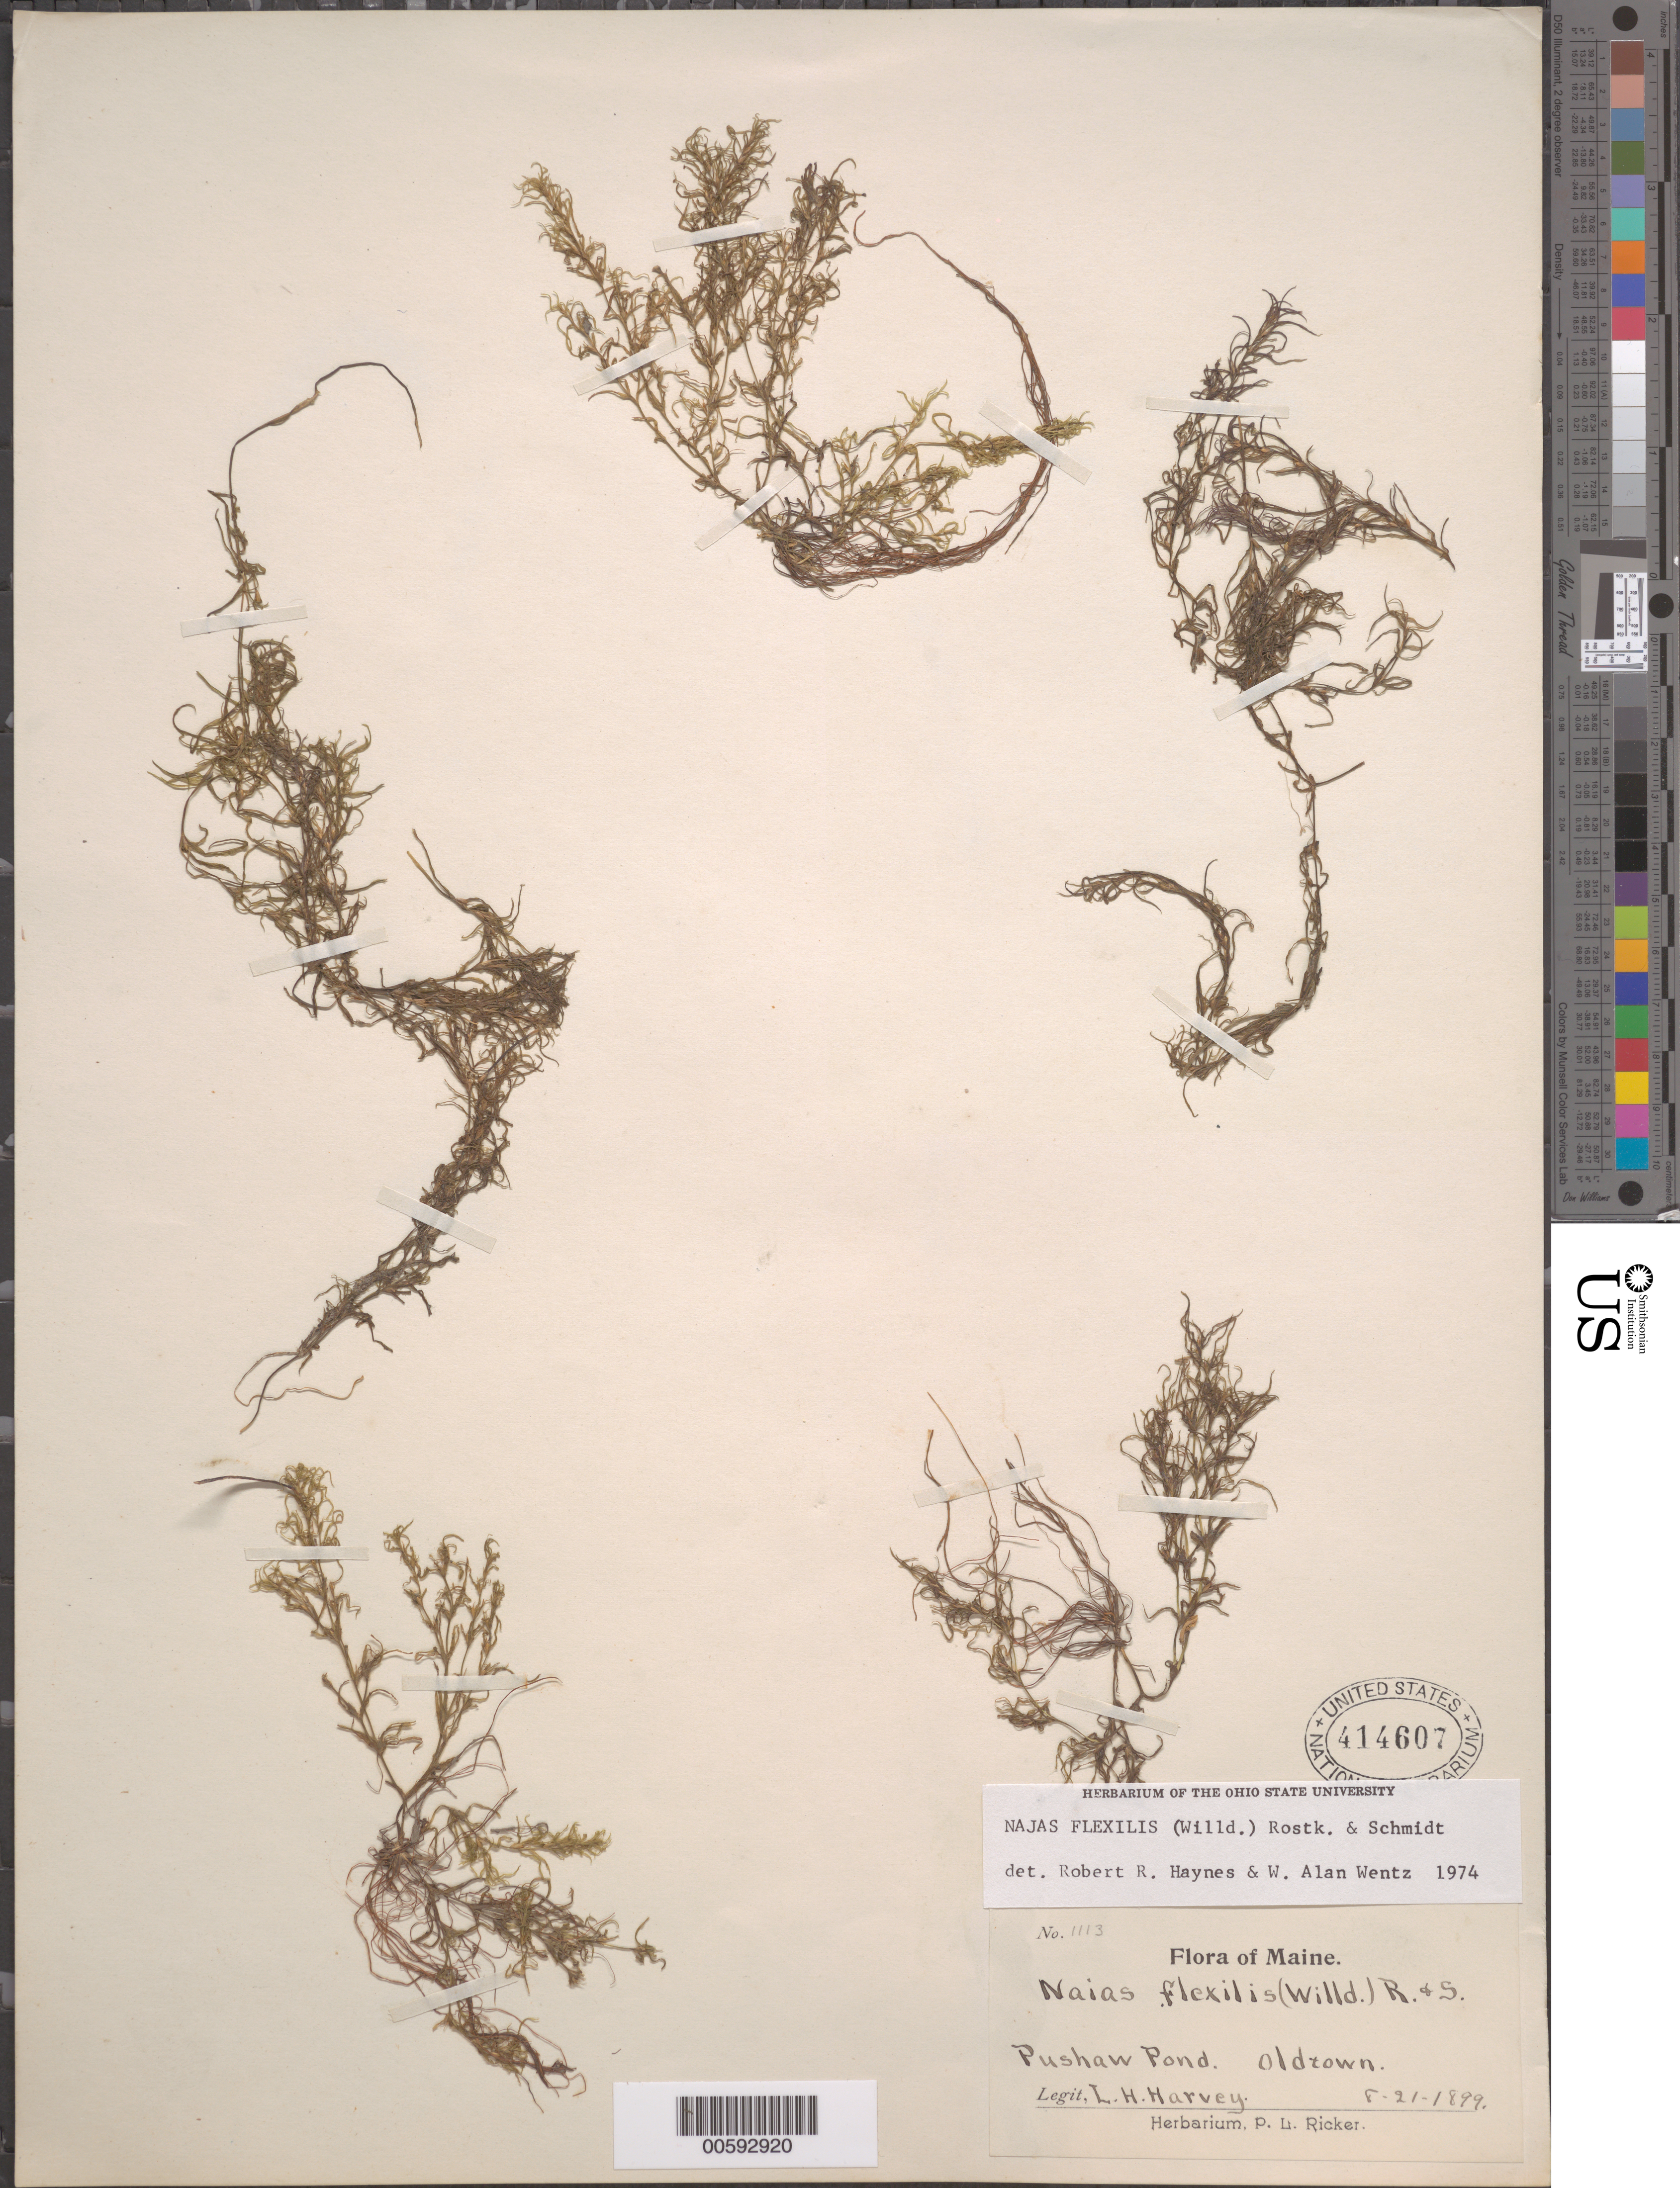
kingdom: Plantae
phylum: Tracheophyta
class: Liliopsida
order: Alismatales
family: Hydrocharitaceae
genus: Najas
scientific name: Najas flexilis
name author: (Willd.) Rostk. & Schmidt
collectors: L. H. Harvey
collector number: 1113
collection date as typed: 21 Aug 1899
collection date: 1899-08-21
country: United States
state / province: Maine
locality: Pushaw Pond, Oldtown.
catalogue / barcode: US 414607